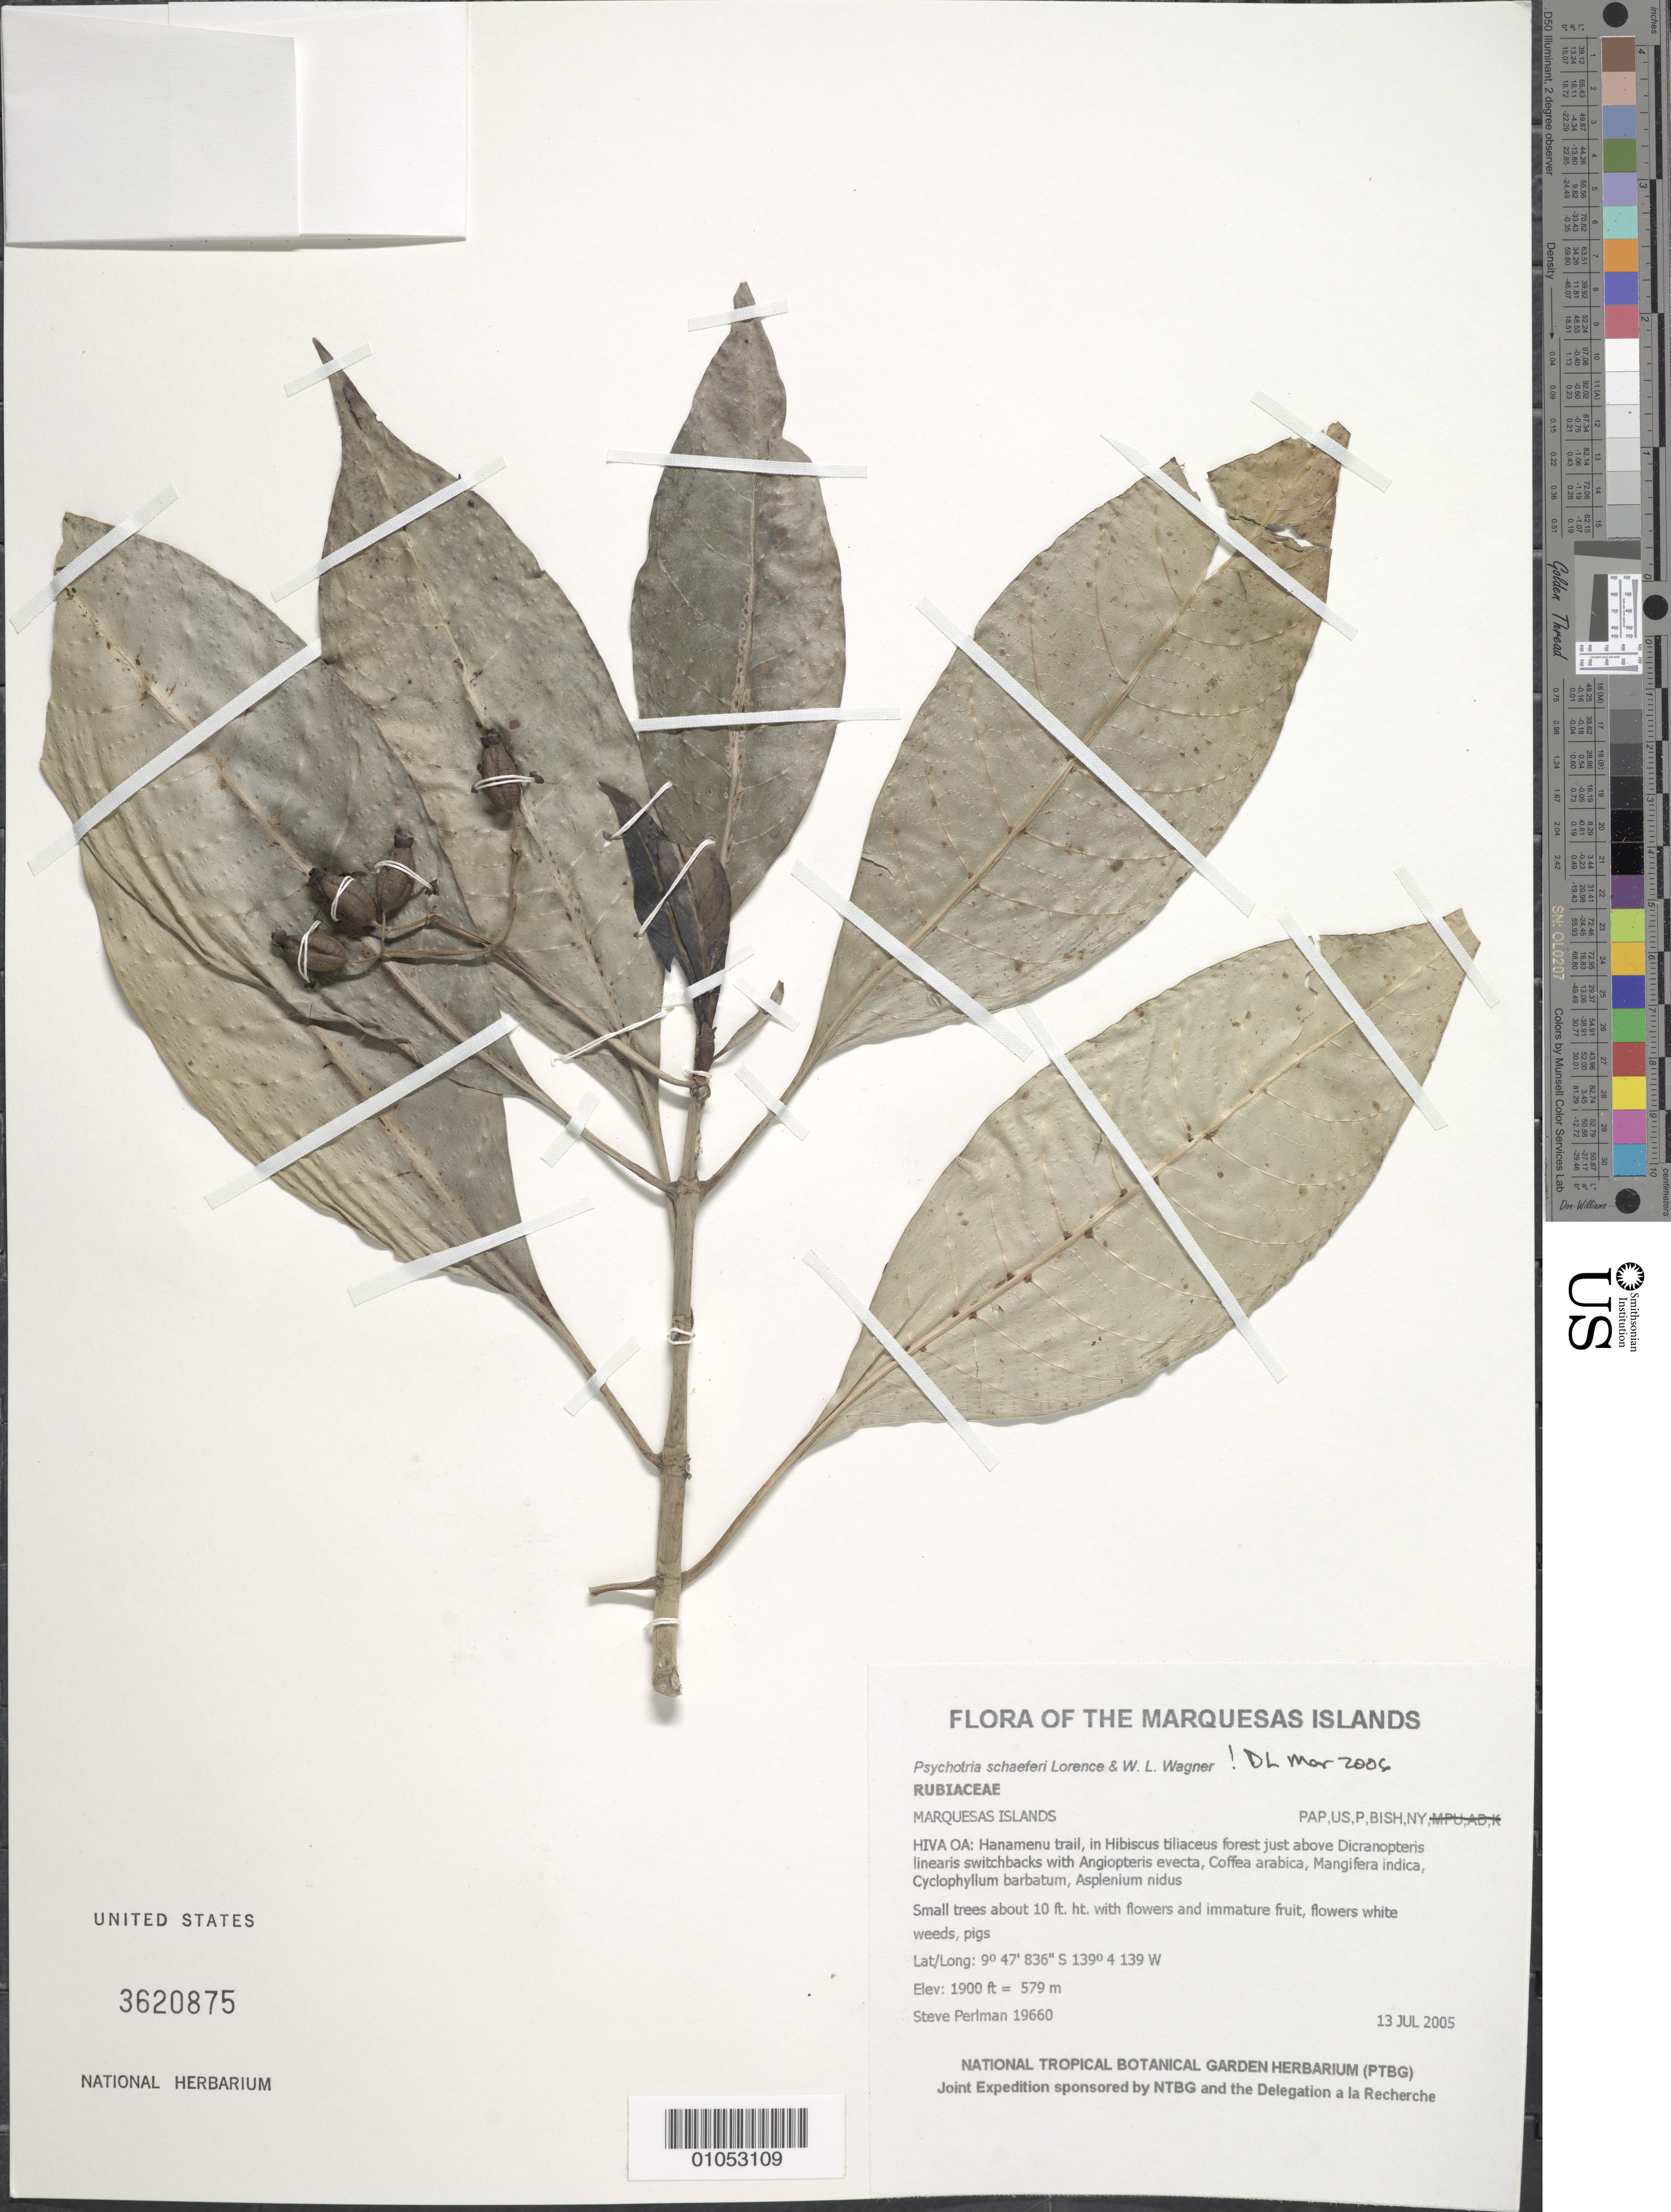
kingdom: Plantae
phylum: Tracheophyta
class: Magnoliopsida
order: Gentianales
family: Rubiaceae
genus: Psychotria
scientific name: Psychotria schaeferi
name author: Lorence & W.L. Wagner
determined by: Lorence, David H., (PTBG), National Tropical Botanical Garden (UNITED STATES)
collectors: S. P. Perlman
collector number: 19660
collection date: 2005-07-13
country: French Polynesia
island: Hiva Oa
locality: Hanamenu trail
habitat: In Hibiscus tiliaceus forest just above Dicranopteris linearis switchbacks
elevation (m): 579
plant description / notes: Weeds, pigs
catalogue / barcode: US 3620875